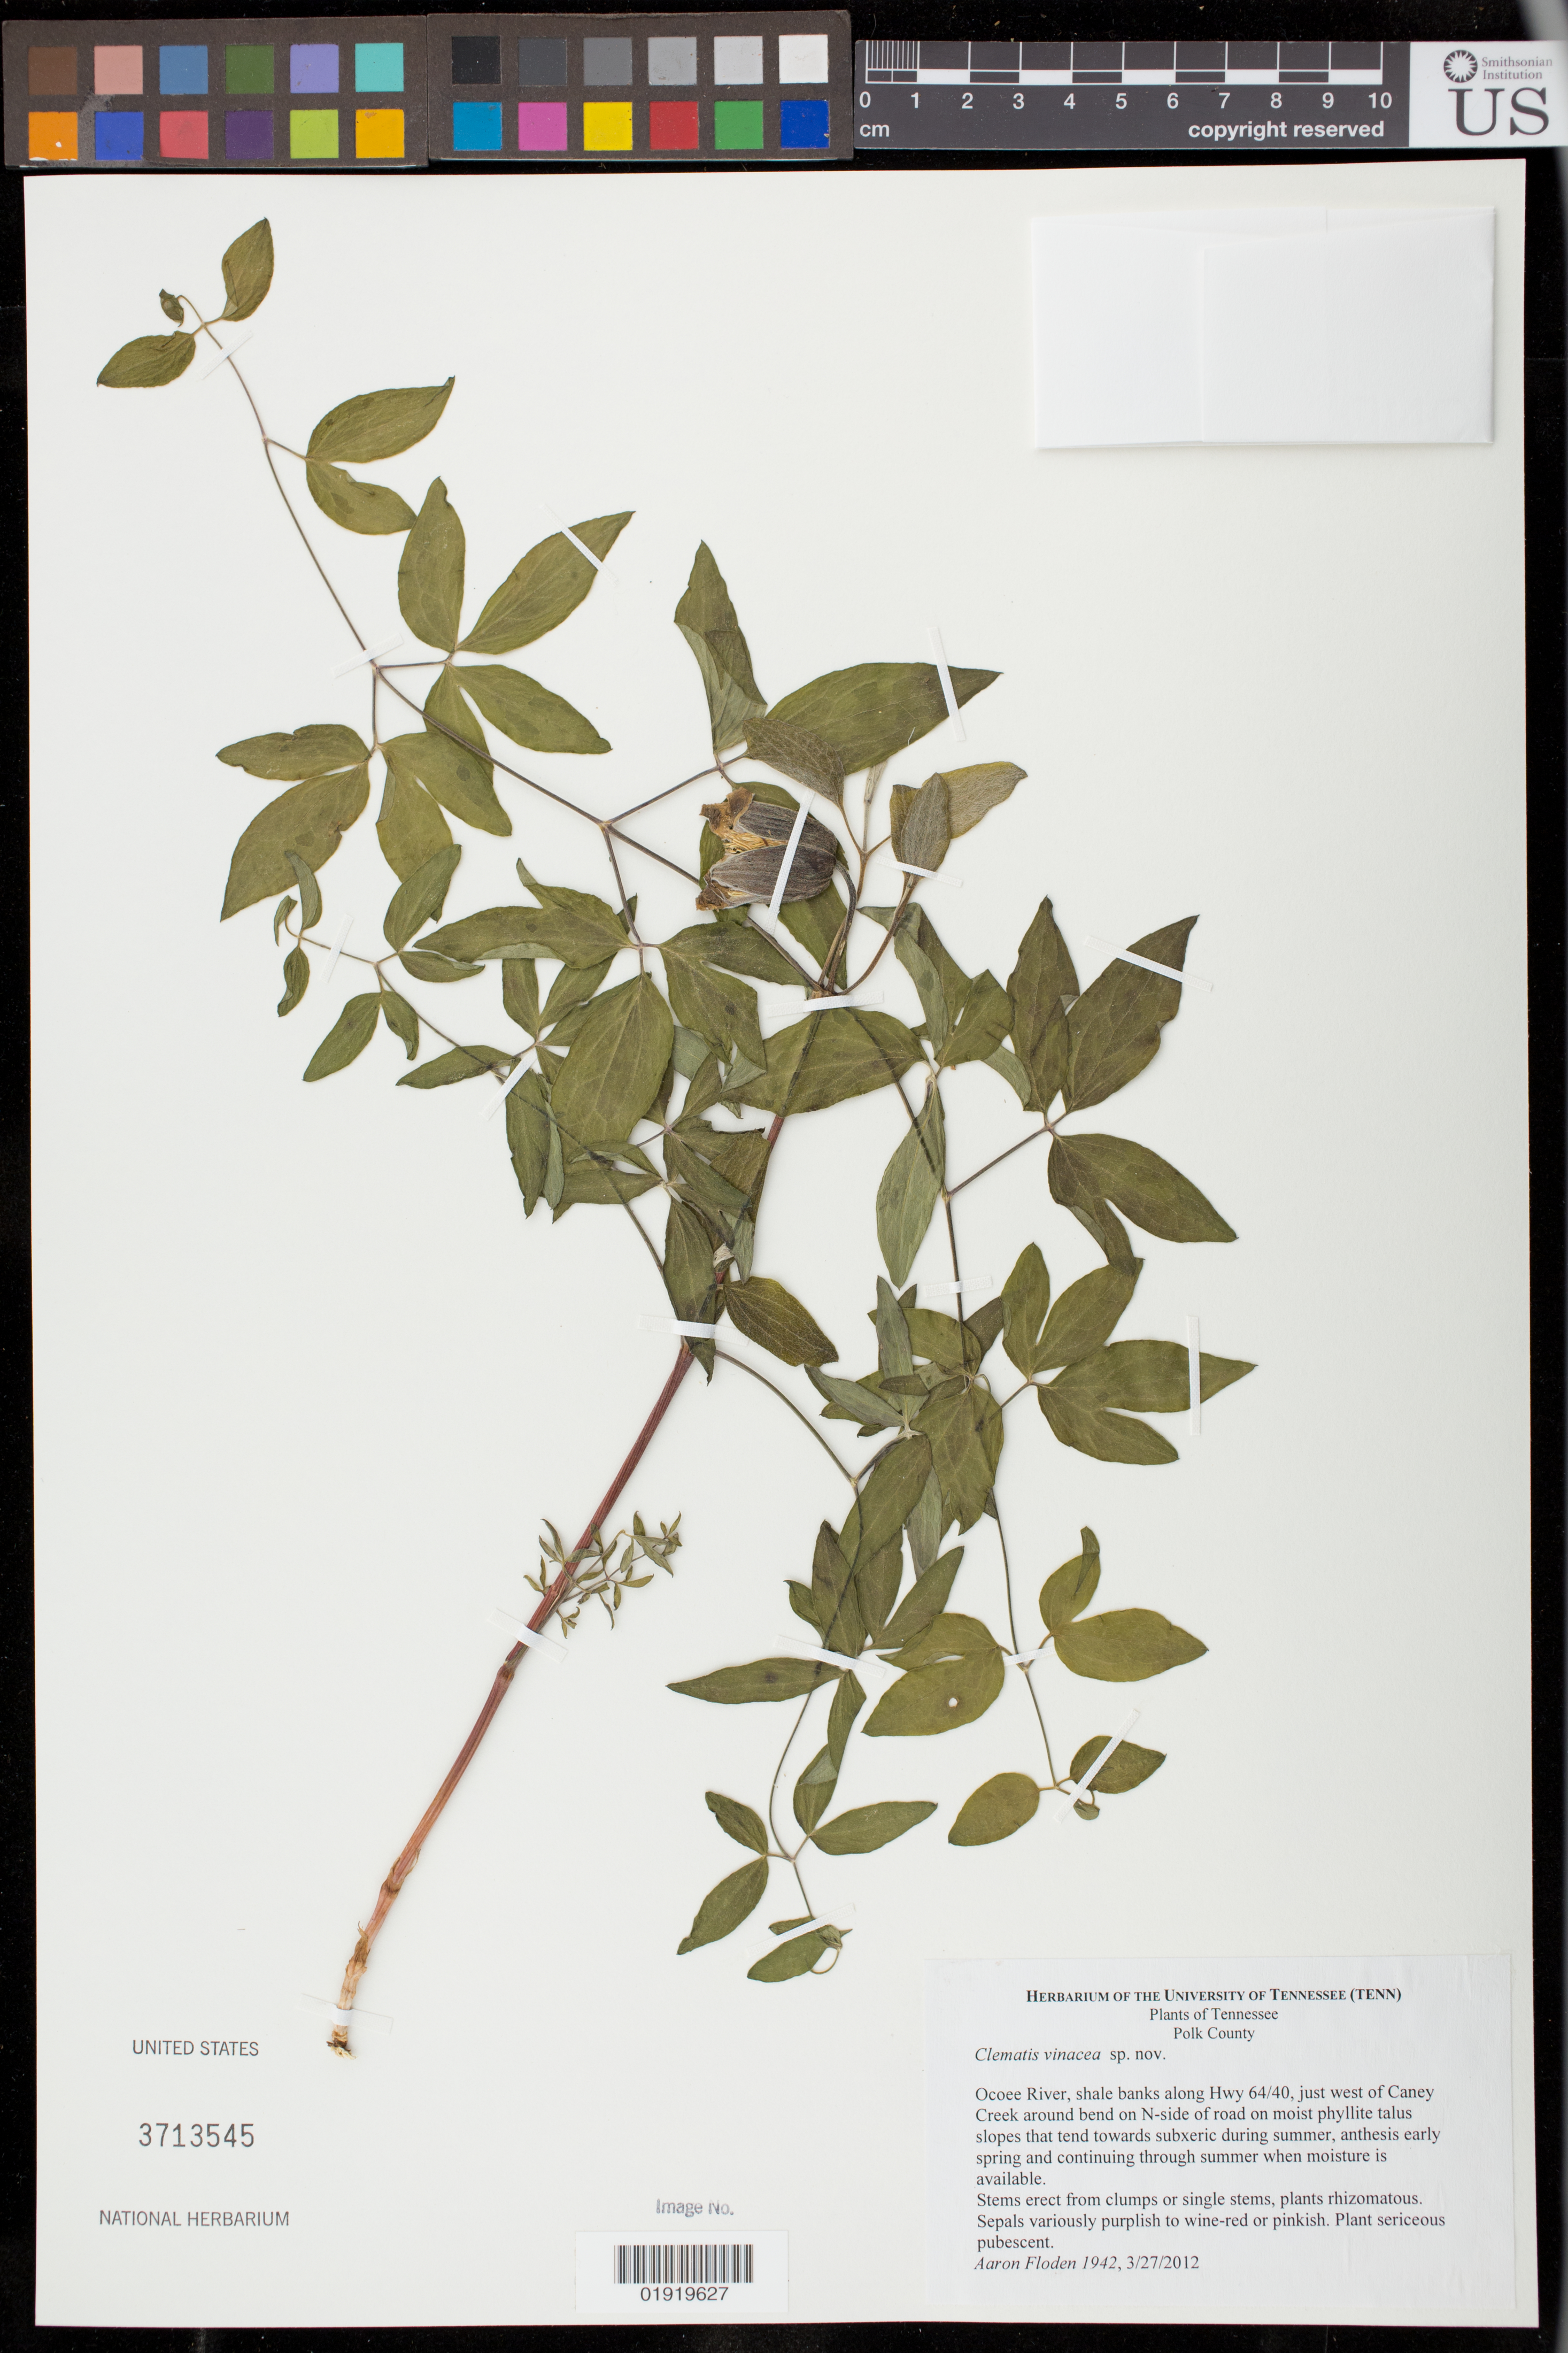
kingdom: Plantae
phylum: Tracheophyta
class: Magnoliopsida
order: Ranunculales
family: Ranunculaceae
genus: Clematis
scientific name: Clematis vinacea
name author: Floden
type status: Isotype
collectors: A. Floden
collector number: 1942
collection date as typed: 3/27/2012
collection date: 2012-03-27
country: United States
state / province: Tennessee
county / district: Polk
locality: Polk County. Ocoee River, shale banks along Hwy 64/40, just west of Caney Creek around bend on N-side of road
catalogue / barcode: US 3713545